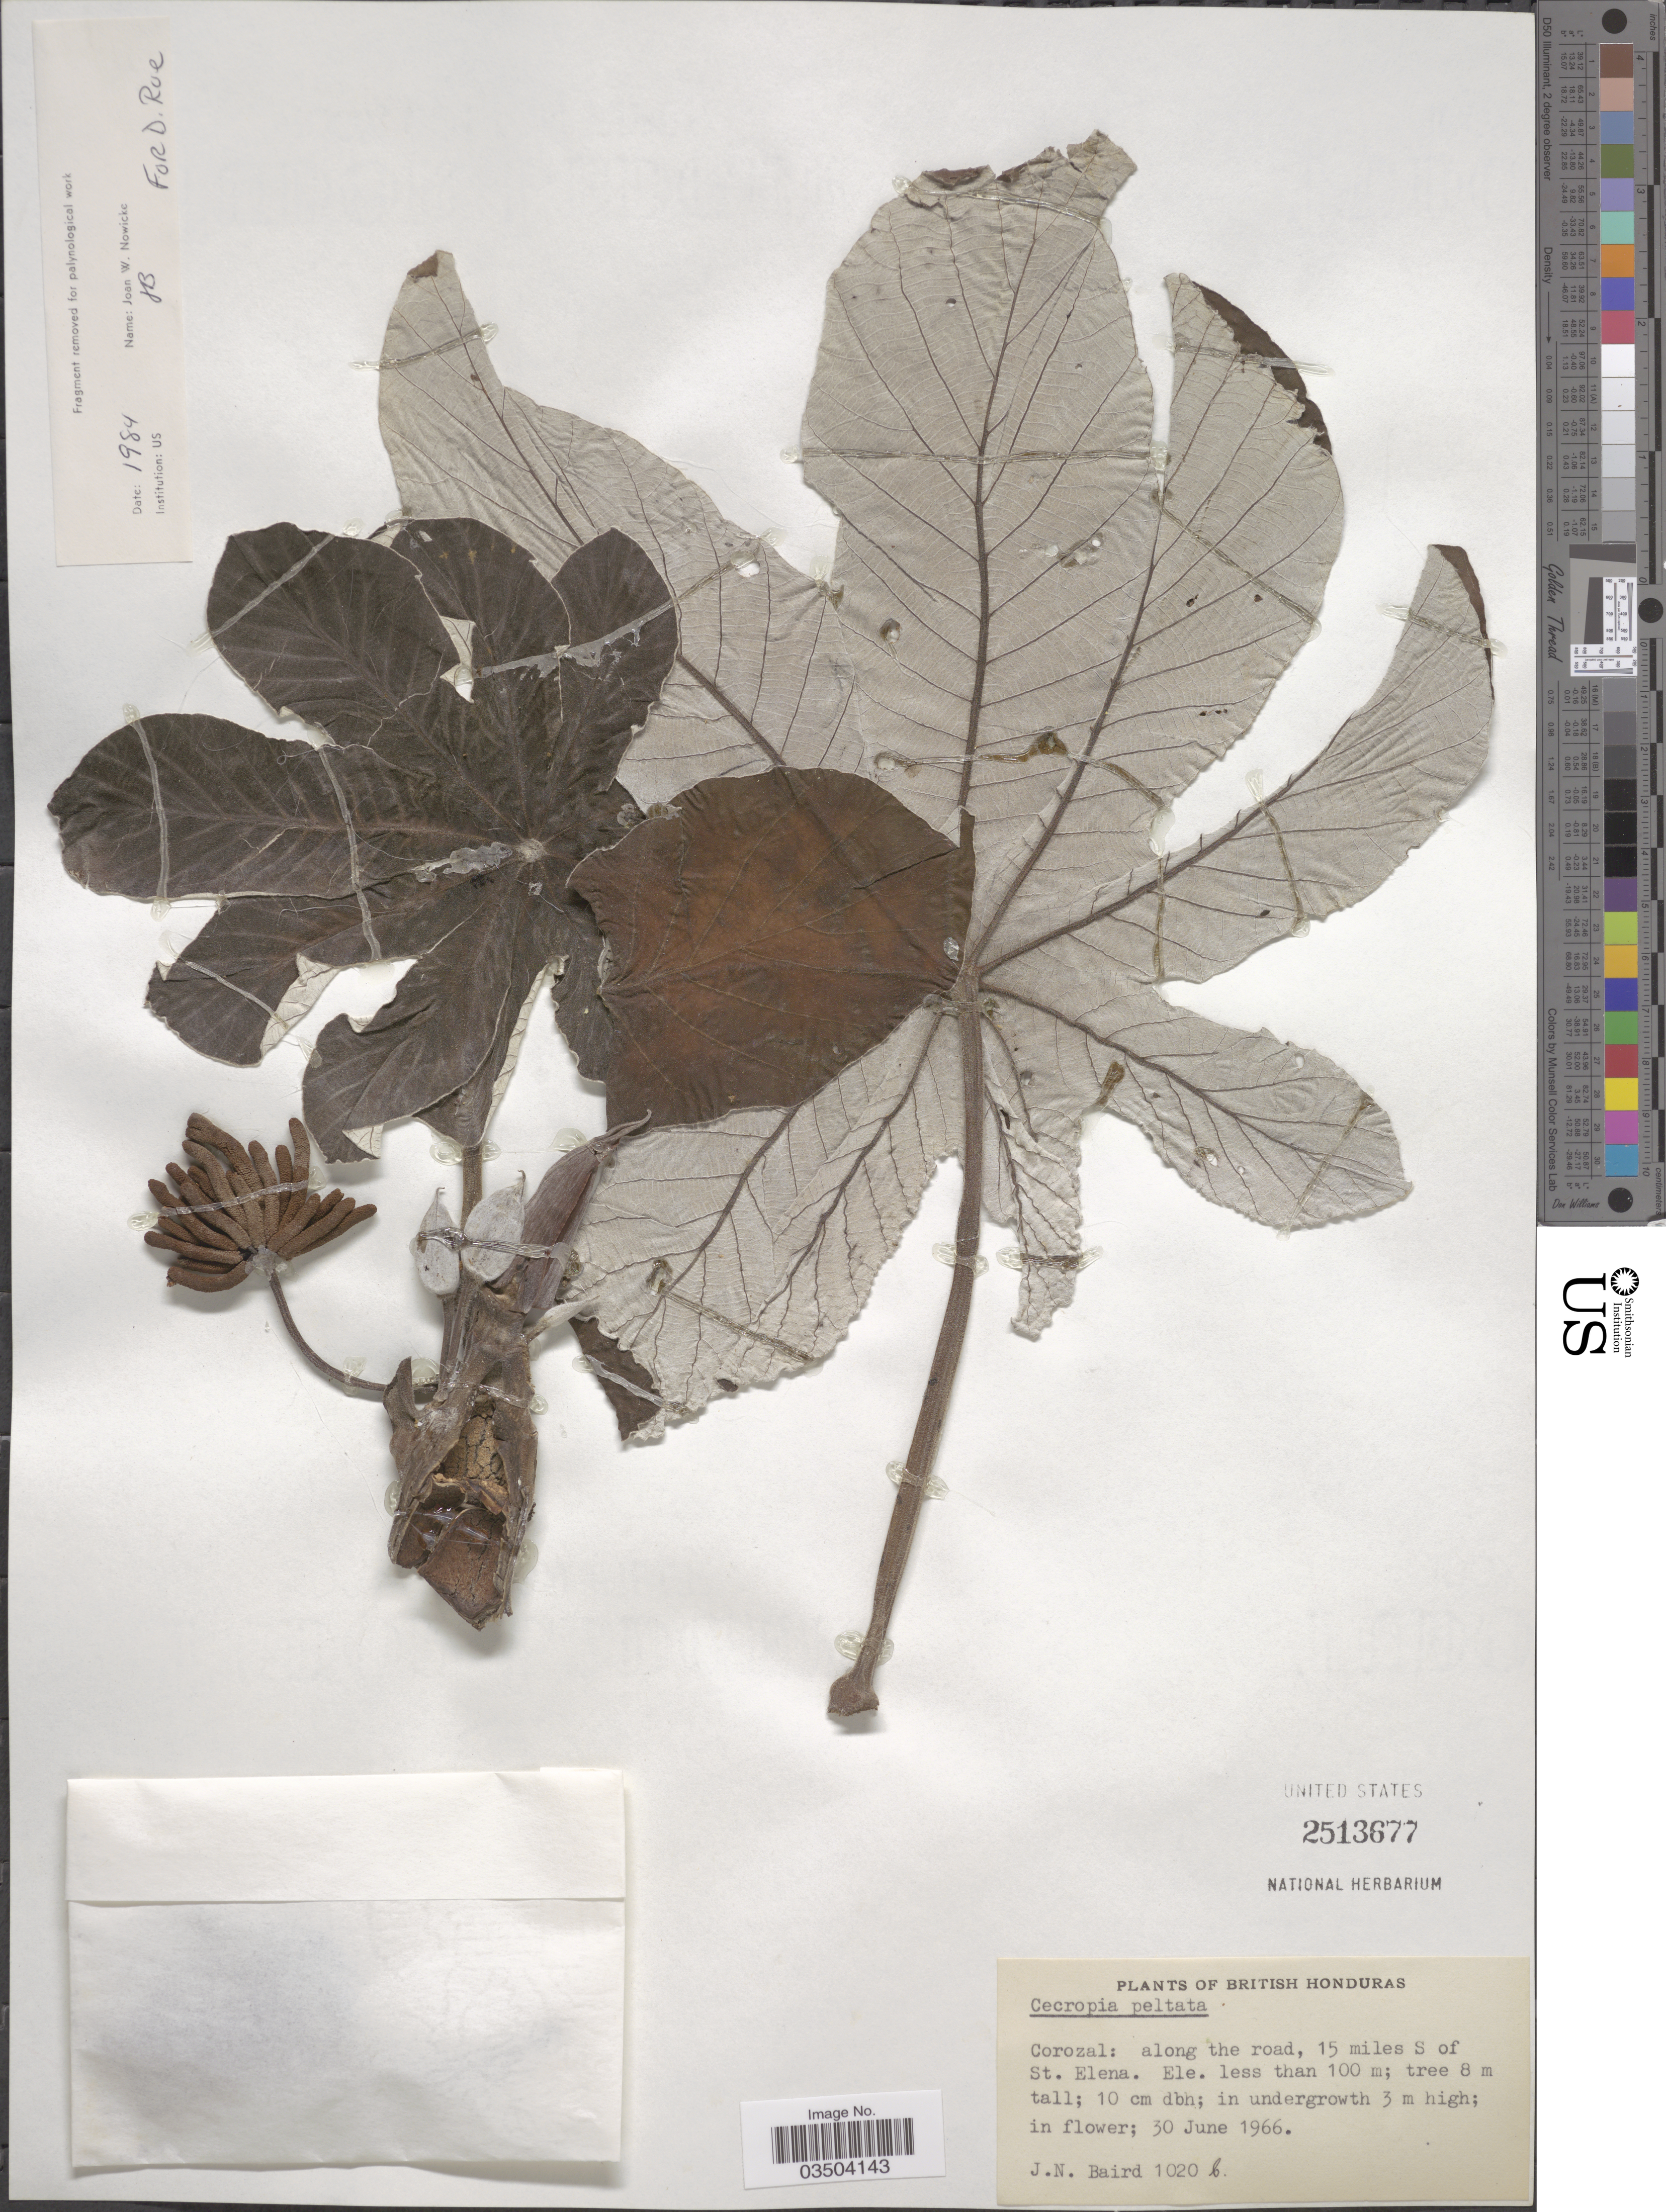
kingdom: Plantae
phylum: Tracheophyta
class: Magnoliopsida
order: Rosales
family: Urticaceae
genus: Cecropia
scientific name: Cecropia peltata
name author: L.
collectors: J. Baird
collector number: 1020b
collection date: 1966-06-30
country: Belize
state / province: Corozal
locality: British Honduras. Along the road, 15 miles S of St. Elena.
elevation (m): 100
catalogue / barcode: US 2513677